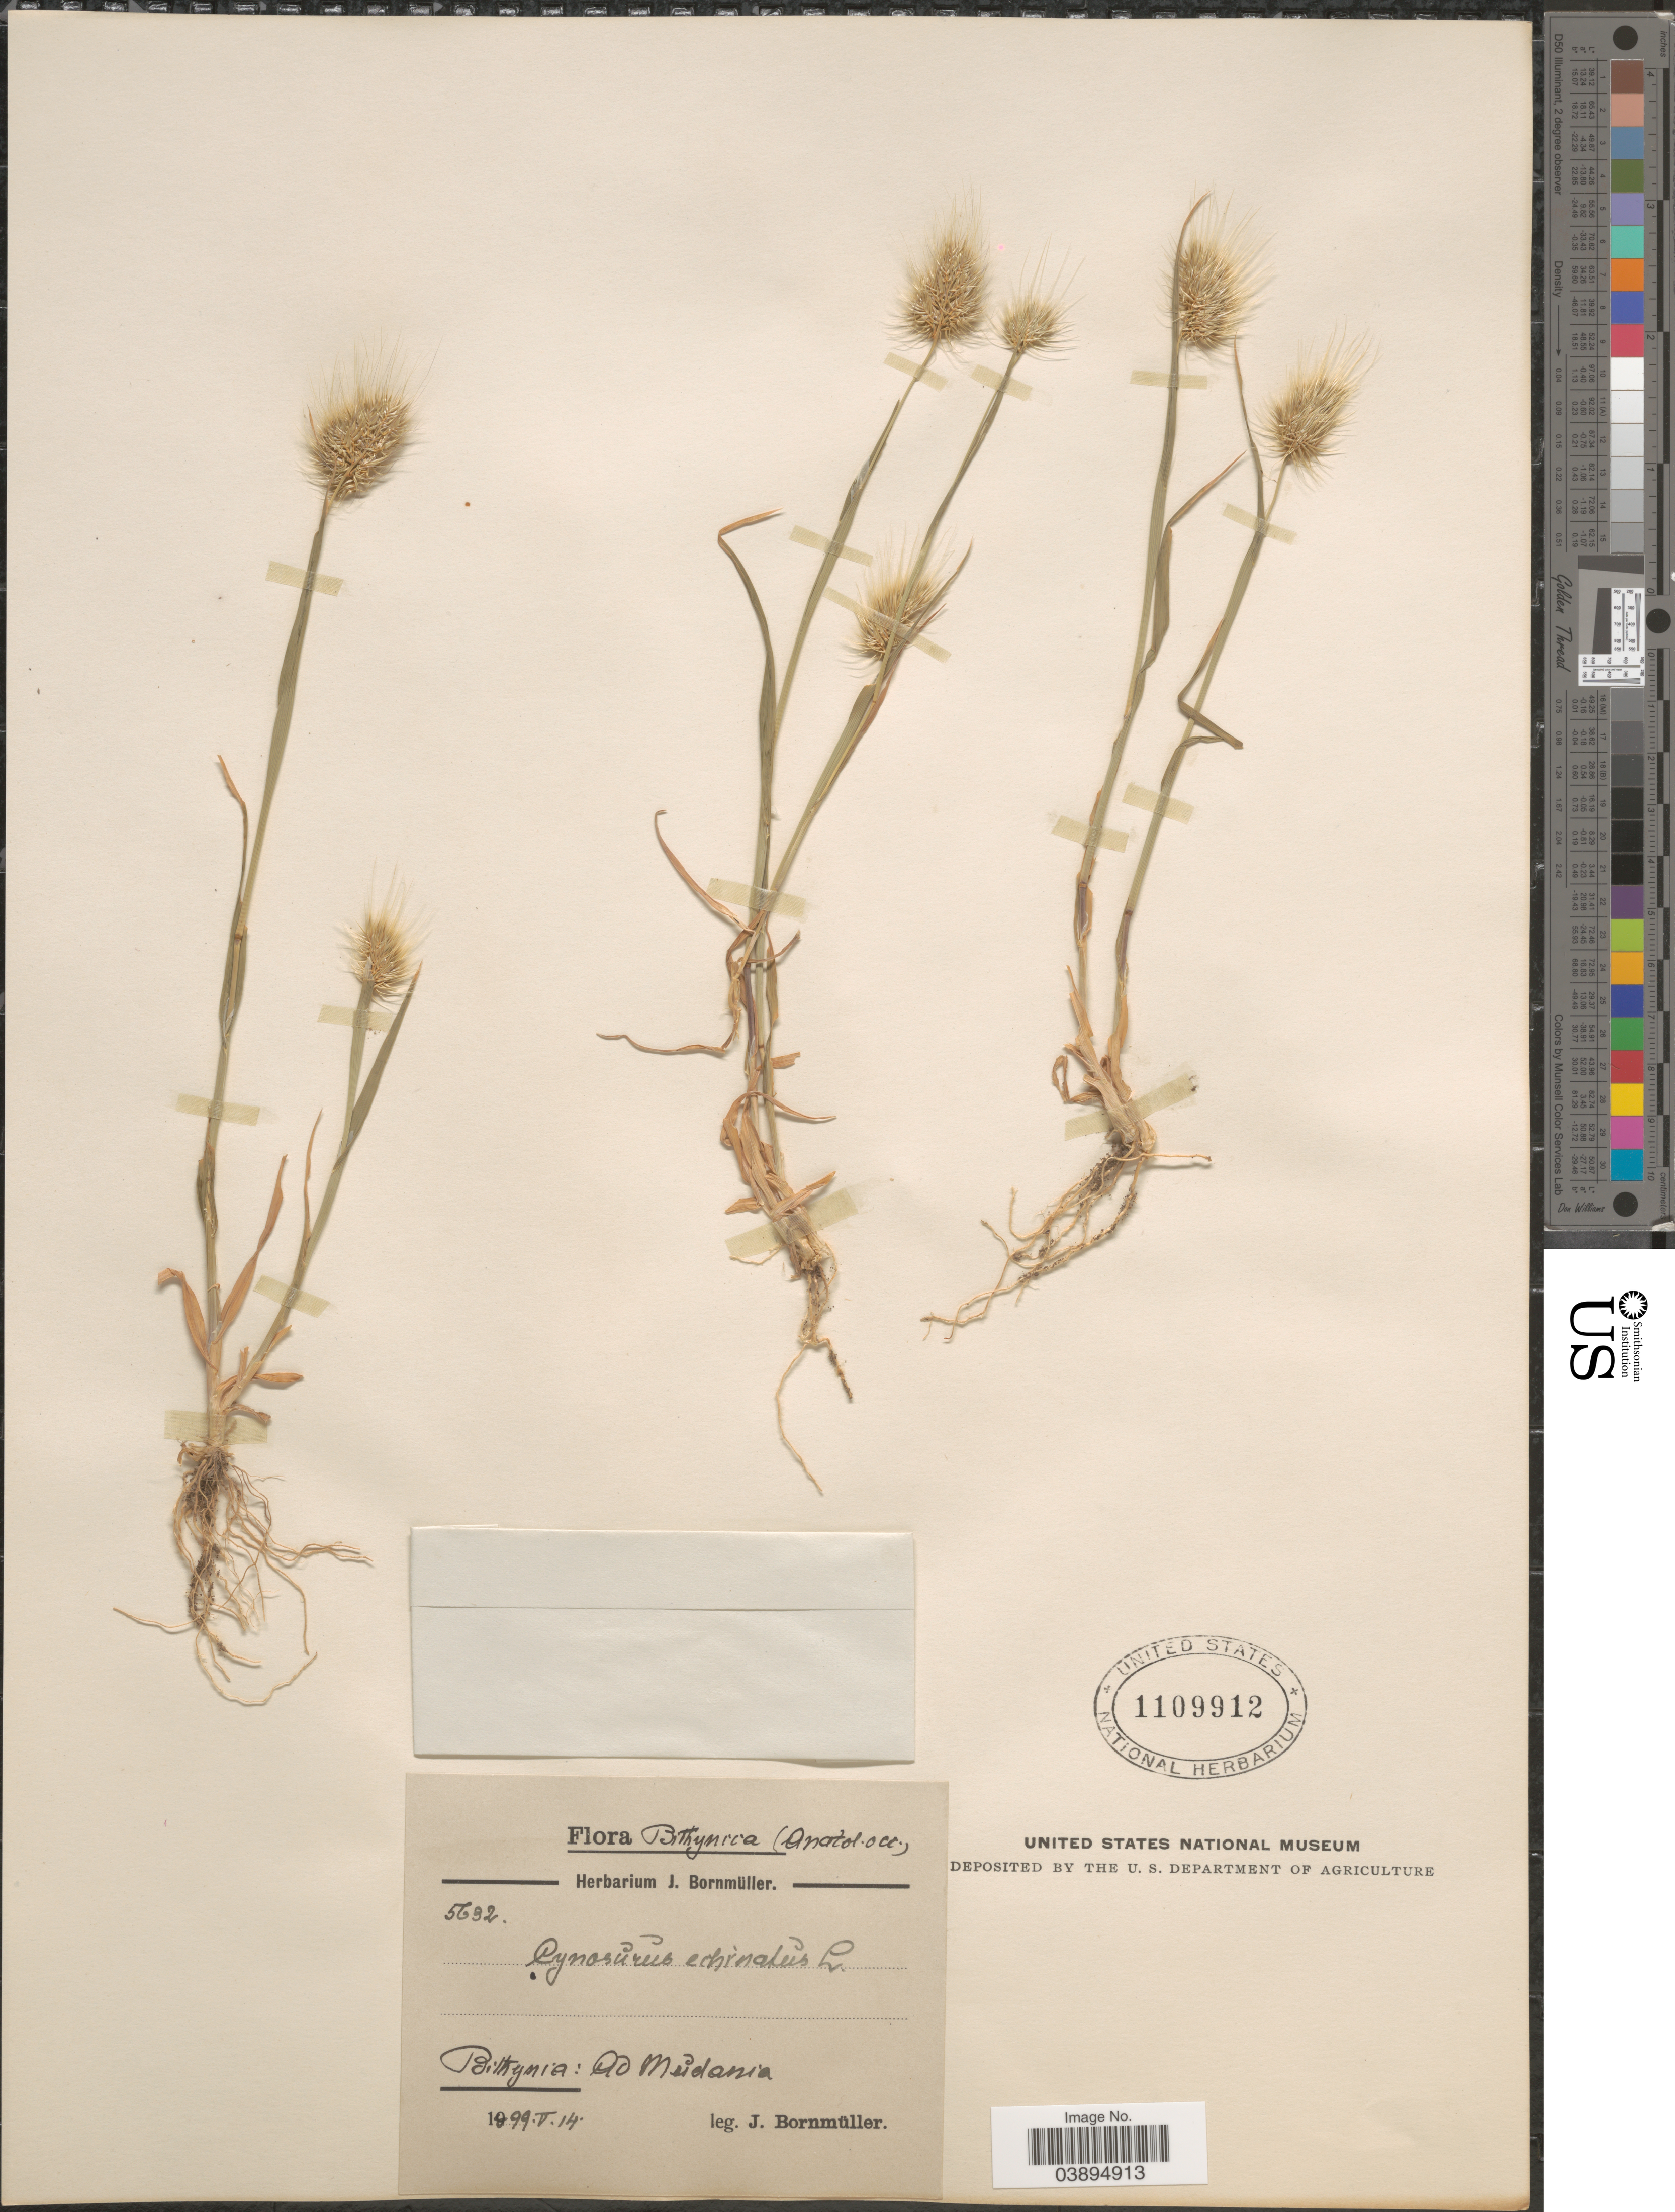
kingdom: Plantae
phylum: Tracheophyta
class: Liliopsida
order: Poales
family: Poaceae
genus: Cynosurus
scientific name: Cynosurus echinatus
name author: L.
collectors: J. Bornmüller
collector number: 5632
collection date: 1899-05-14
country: Turkey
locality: Bithynica (Anatol. occ.). Bithynia: Ad Mŭdania.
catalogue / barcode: US 1109912